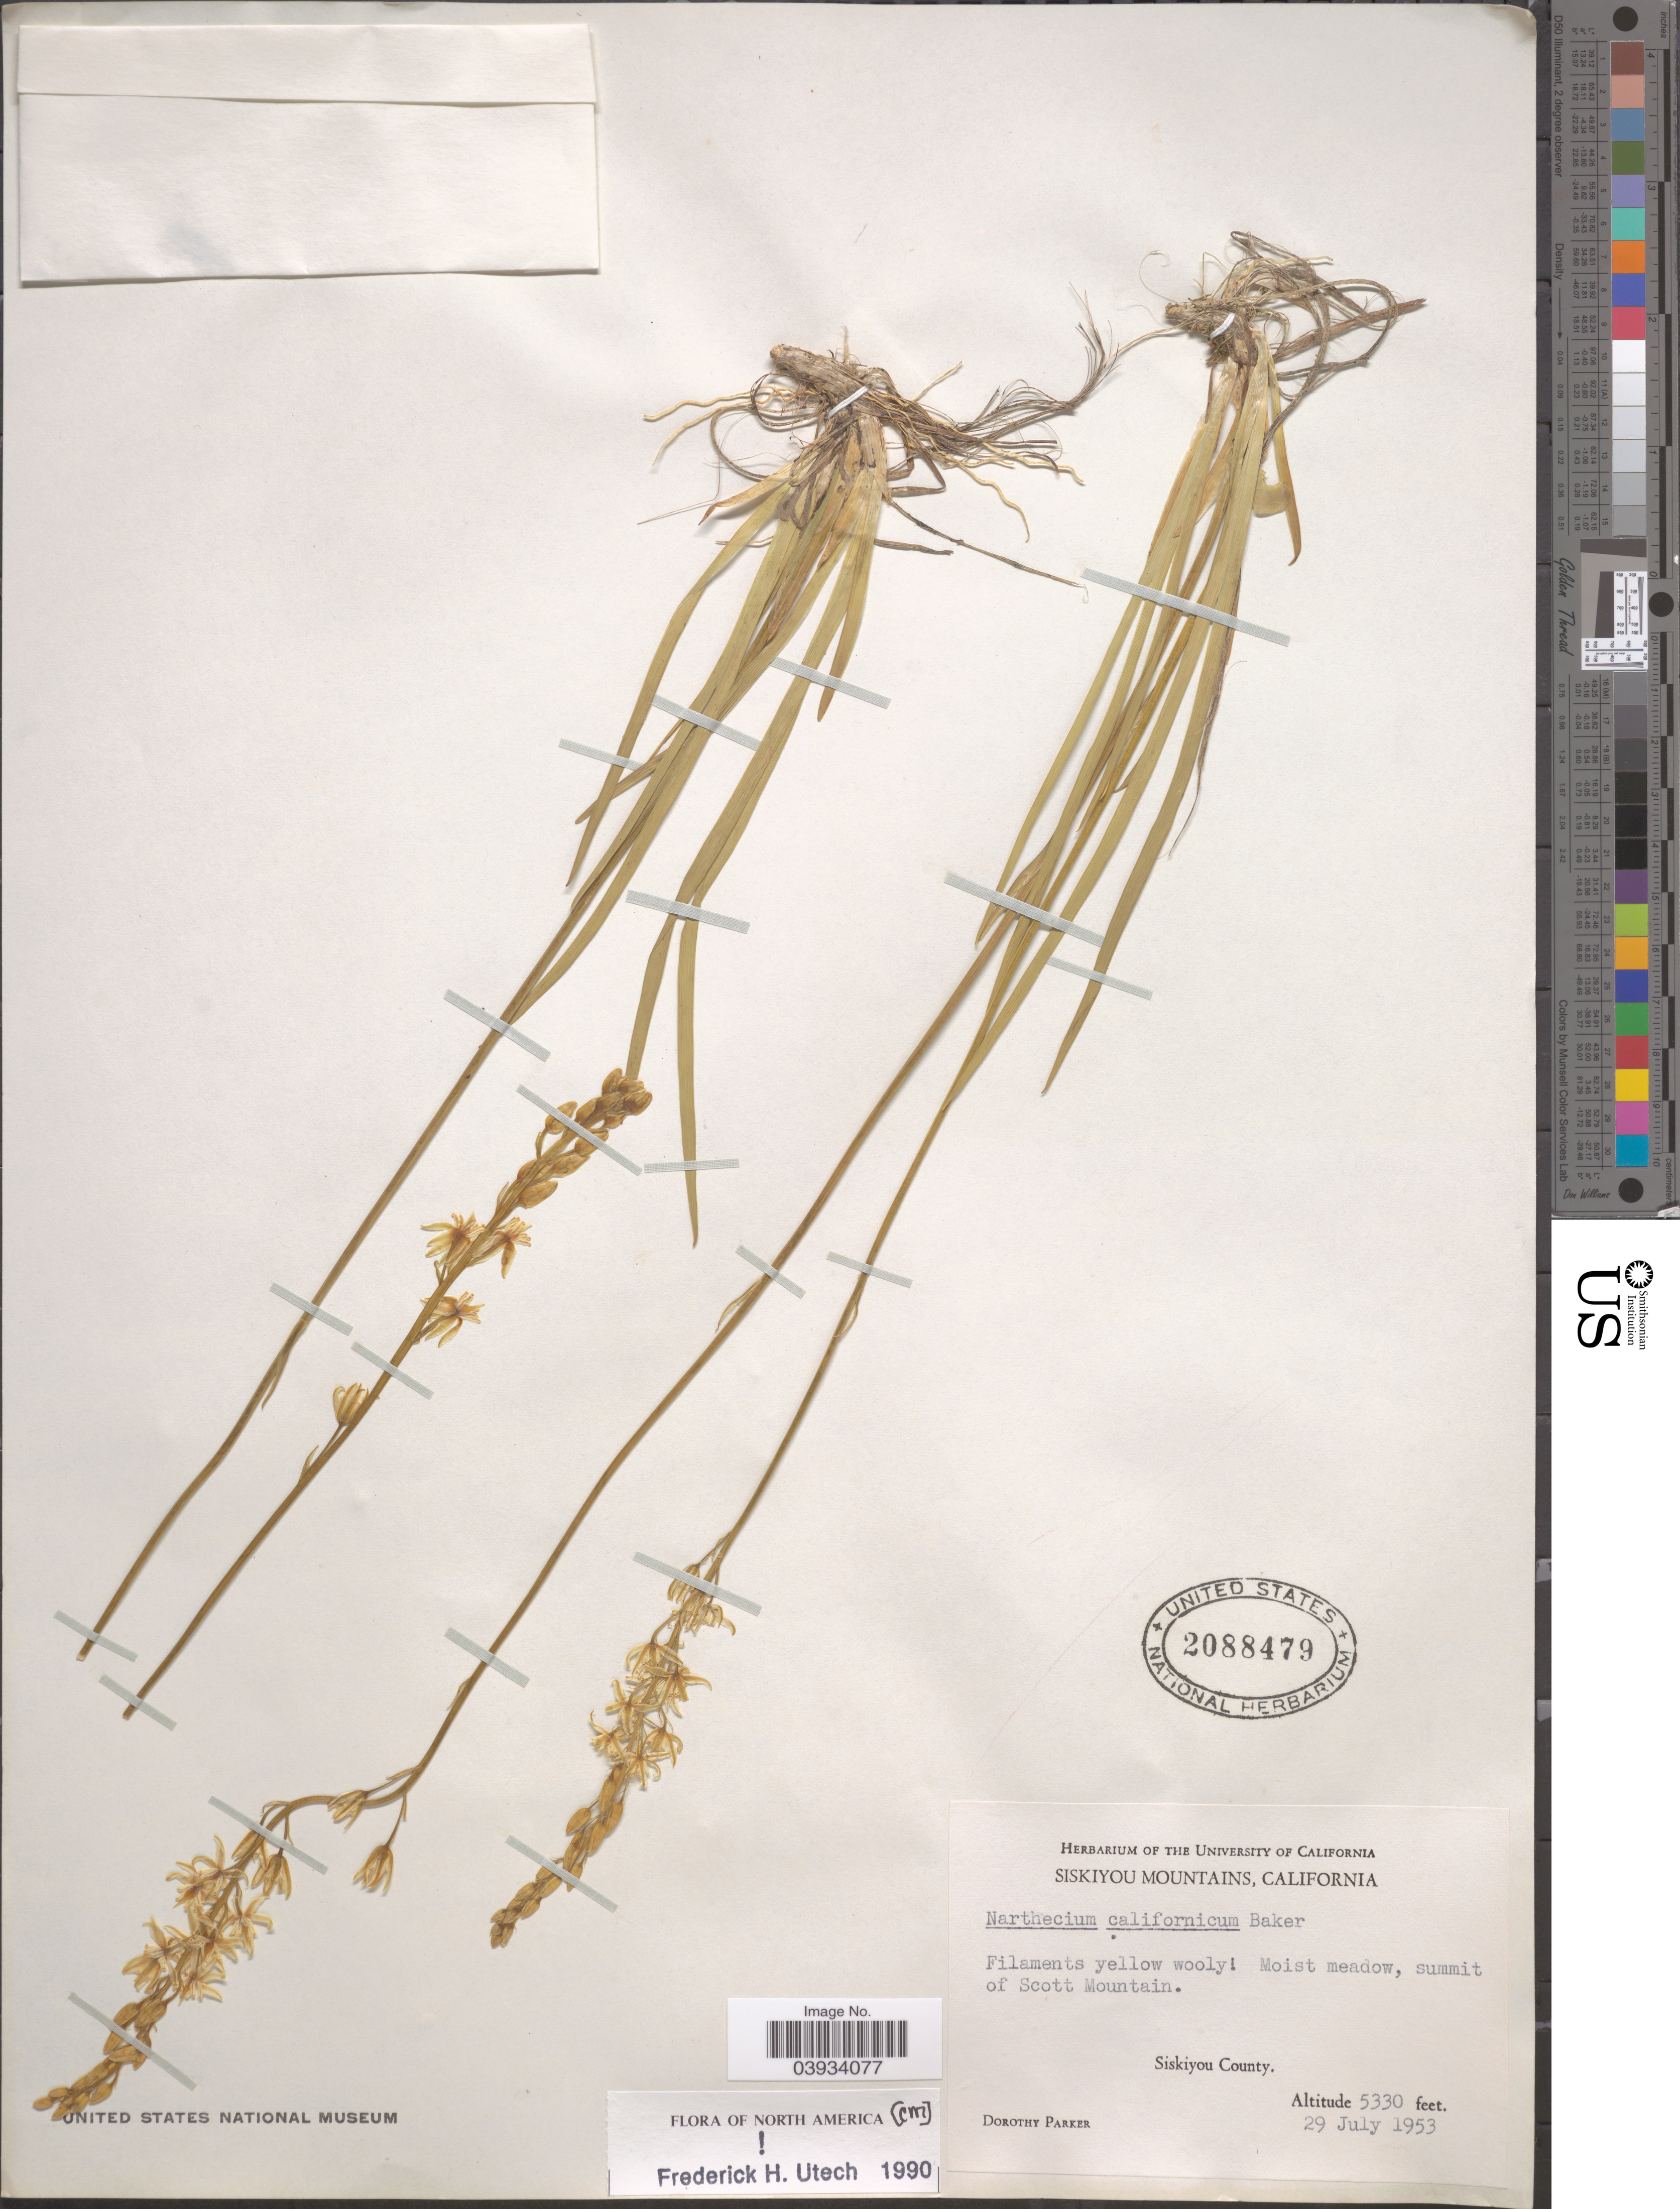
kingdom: Plantae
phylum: Tracheophyta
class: Liliopsida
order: Dioscoreales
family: Nartheciaceae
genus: Narthecium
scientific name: Narthecium californicum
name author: Baker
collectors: D. Parker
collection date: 1953-07-29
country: United States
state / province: California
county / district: Siskiyou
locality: Siskiyou Mountains. Siskiyou County. Summit of Scott Mountain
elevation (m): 1625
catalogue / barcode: US 2088479